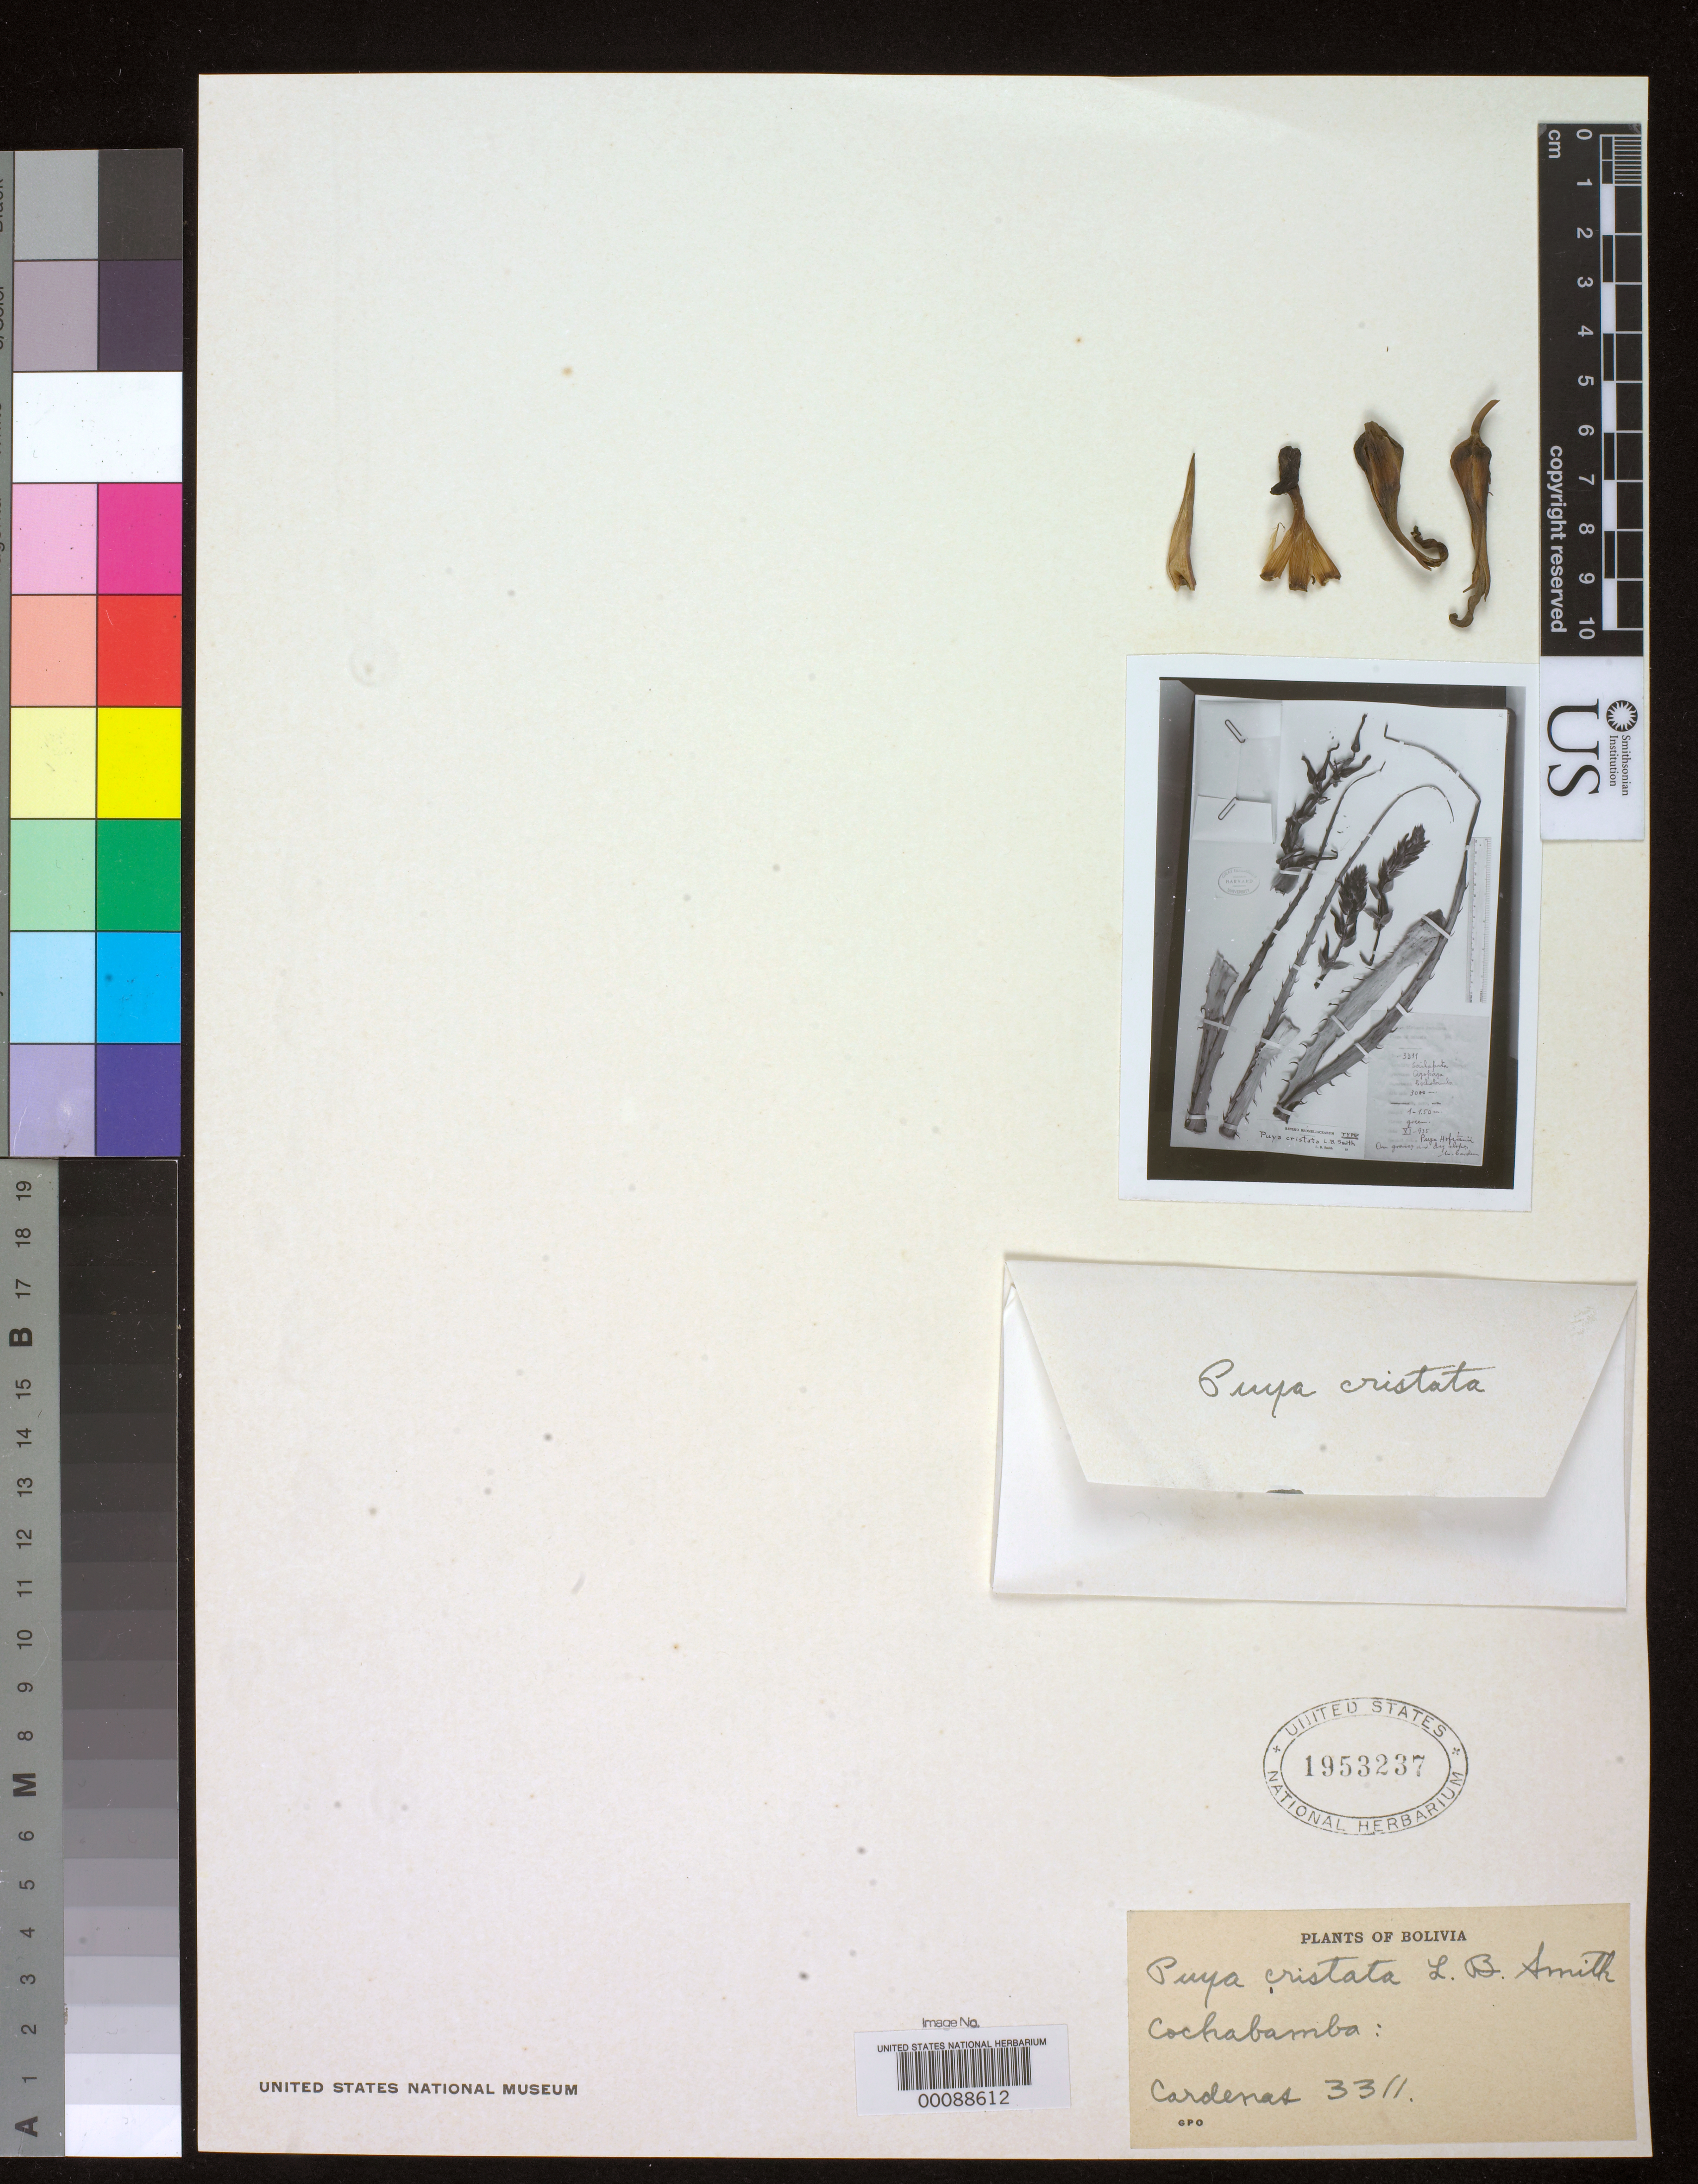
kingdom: Plantae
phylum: Tracheophyta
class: Liliopsida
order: Poales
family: Bromeliaceae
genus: Puya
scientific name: Puya cristata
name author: L.B. Sm.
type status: Isotype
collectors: M. Cárdenas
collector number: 3311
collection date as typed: Nov 1935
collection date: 1935-11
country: Bolivia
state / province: Cochabamba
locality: Sailapata, Ayopaya.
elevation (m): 3000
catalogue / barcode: US 1953237